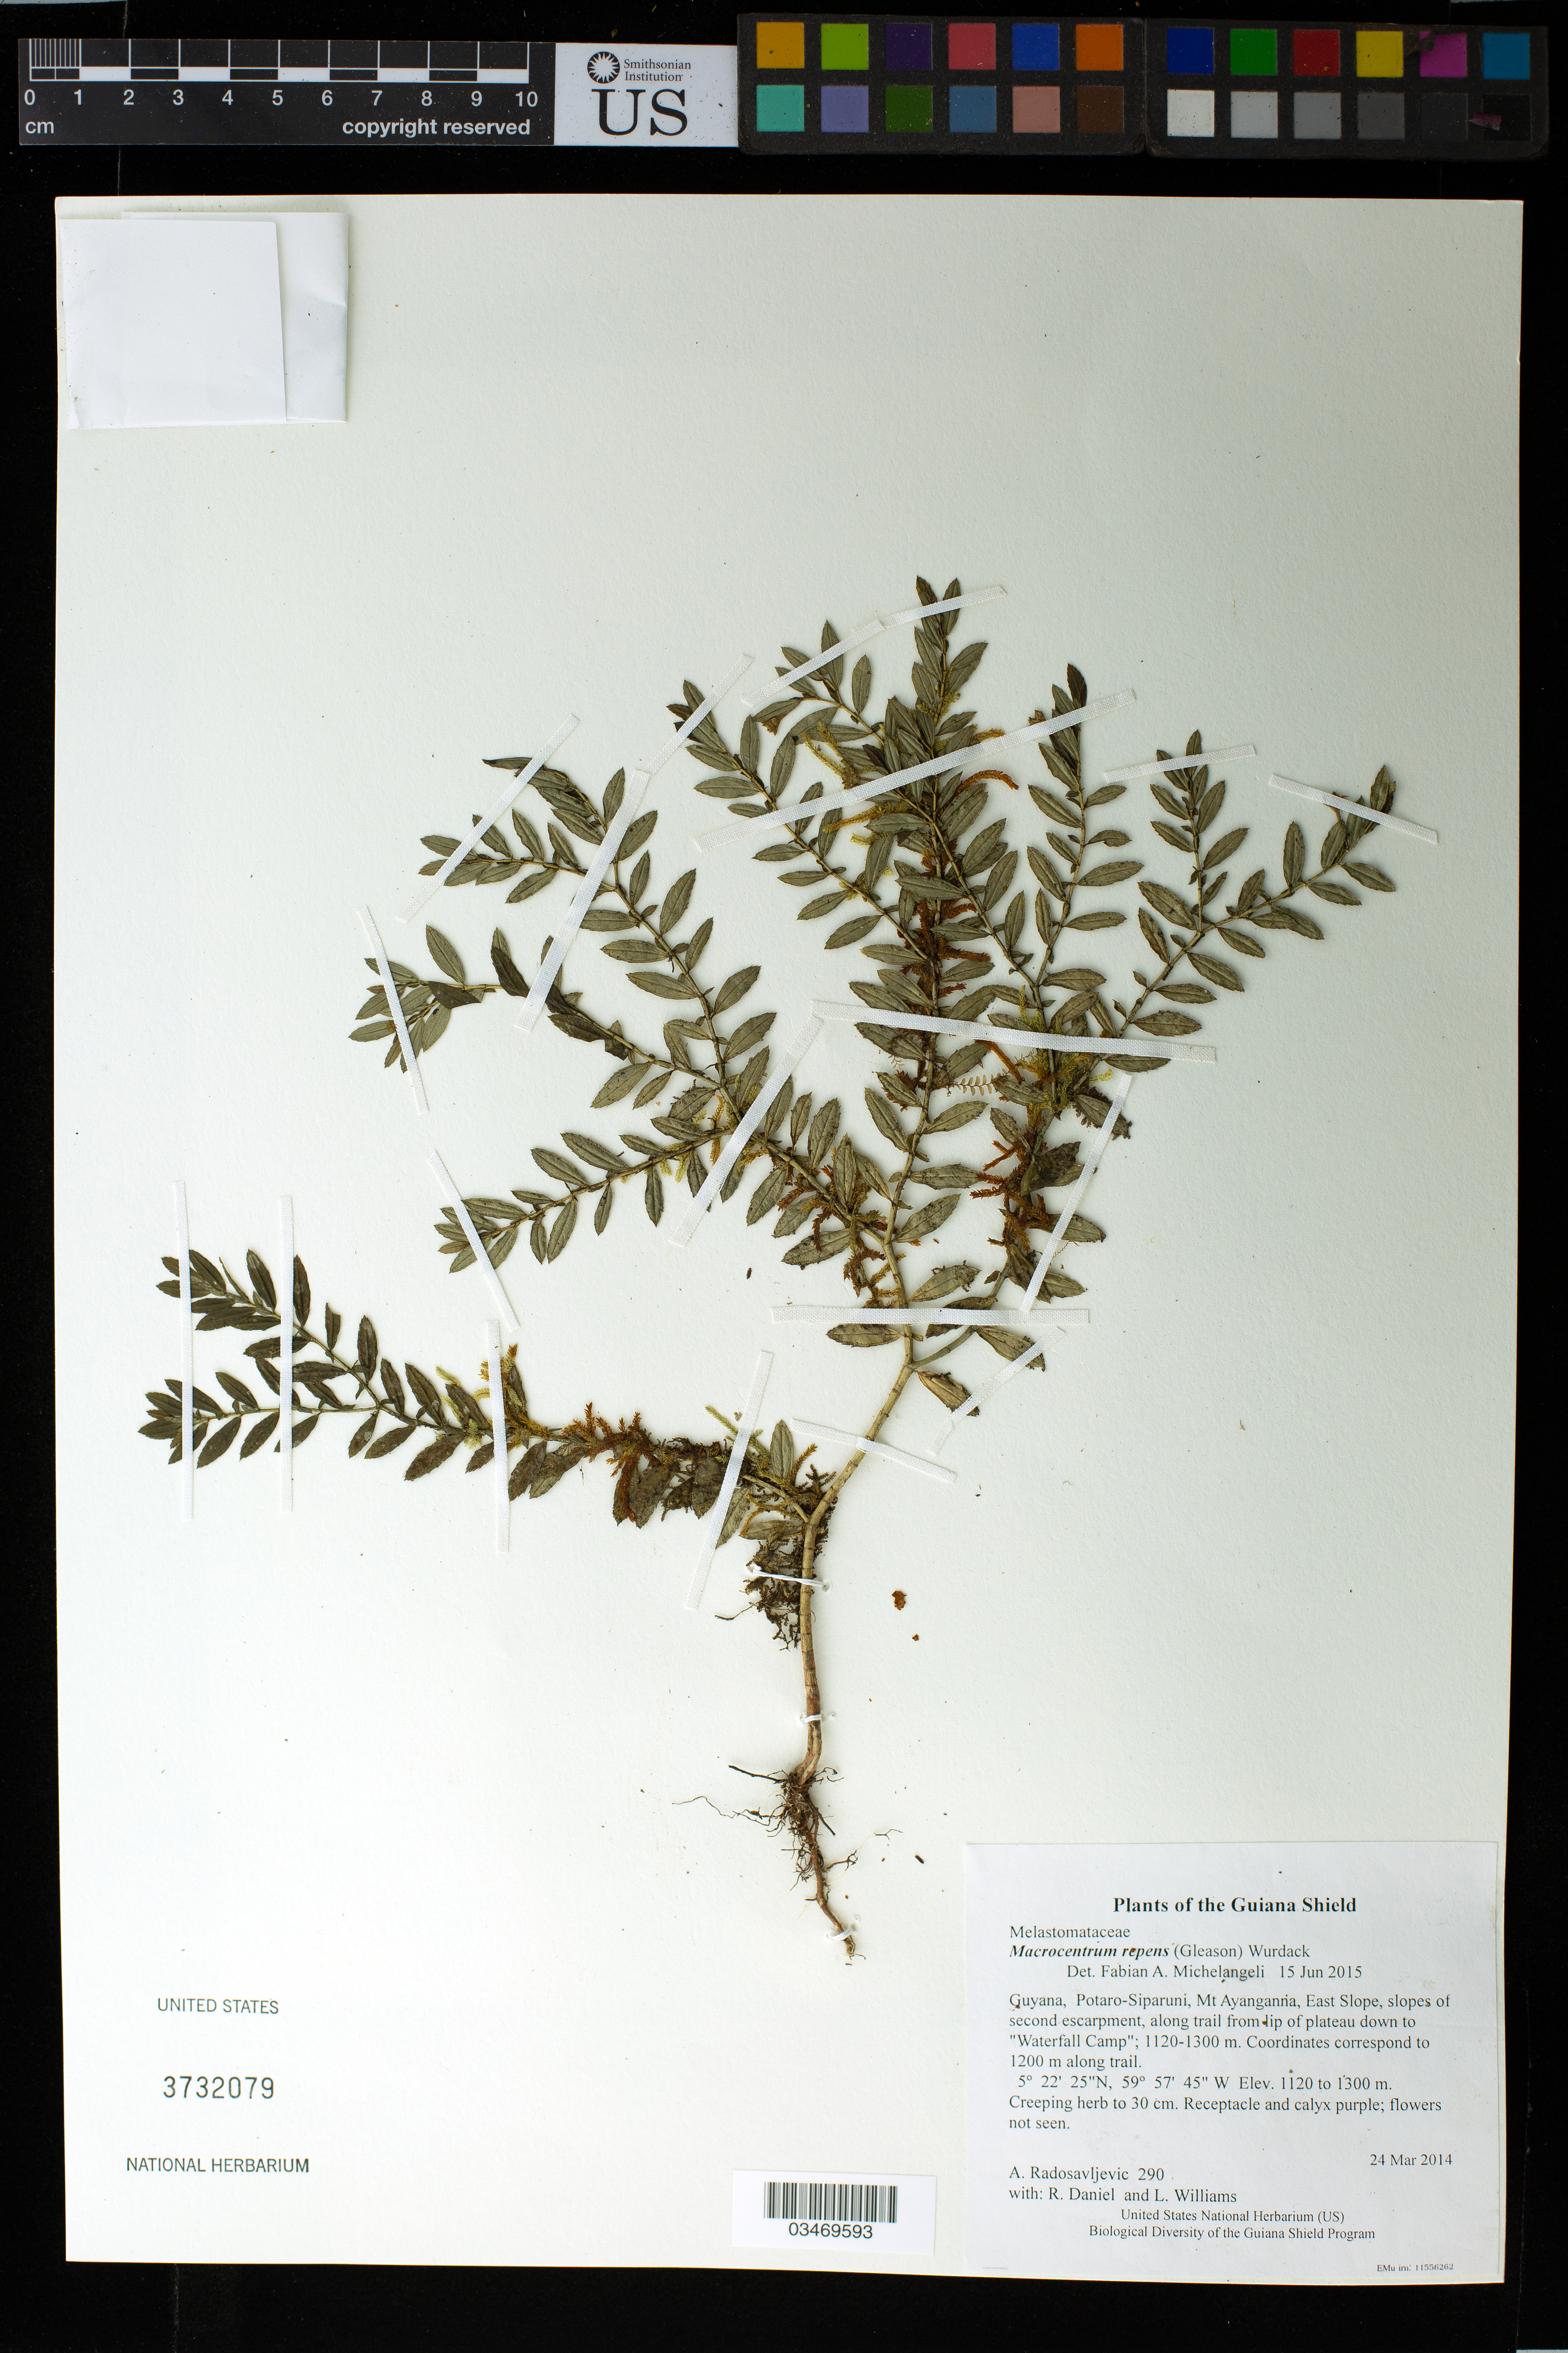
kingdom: Plantae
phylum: Tracheophyta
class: Magnoliopsida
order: Myrtales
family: Melastomataceae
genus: Macrocentrum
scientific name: Macrocentrum repens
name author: (Gleason) Wurdack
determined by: Michelangeli, F. A.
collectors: A. Radosavljevic, R. Daniel & L. Williams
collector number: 290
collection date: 2014-03-24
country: Guyana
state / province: Potaro-Siparuni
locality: Mt Ayanganna, East Slope, slopes of second escarpment, along trail from lip of plateau down to "Waterfall Camp"; 1120-1300 m. Coordinates correspond to 1200 m along trail.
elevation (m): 1120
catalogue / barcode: US 3732079